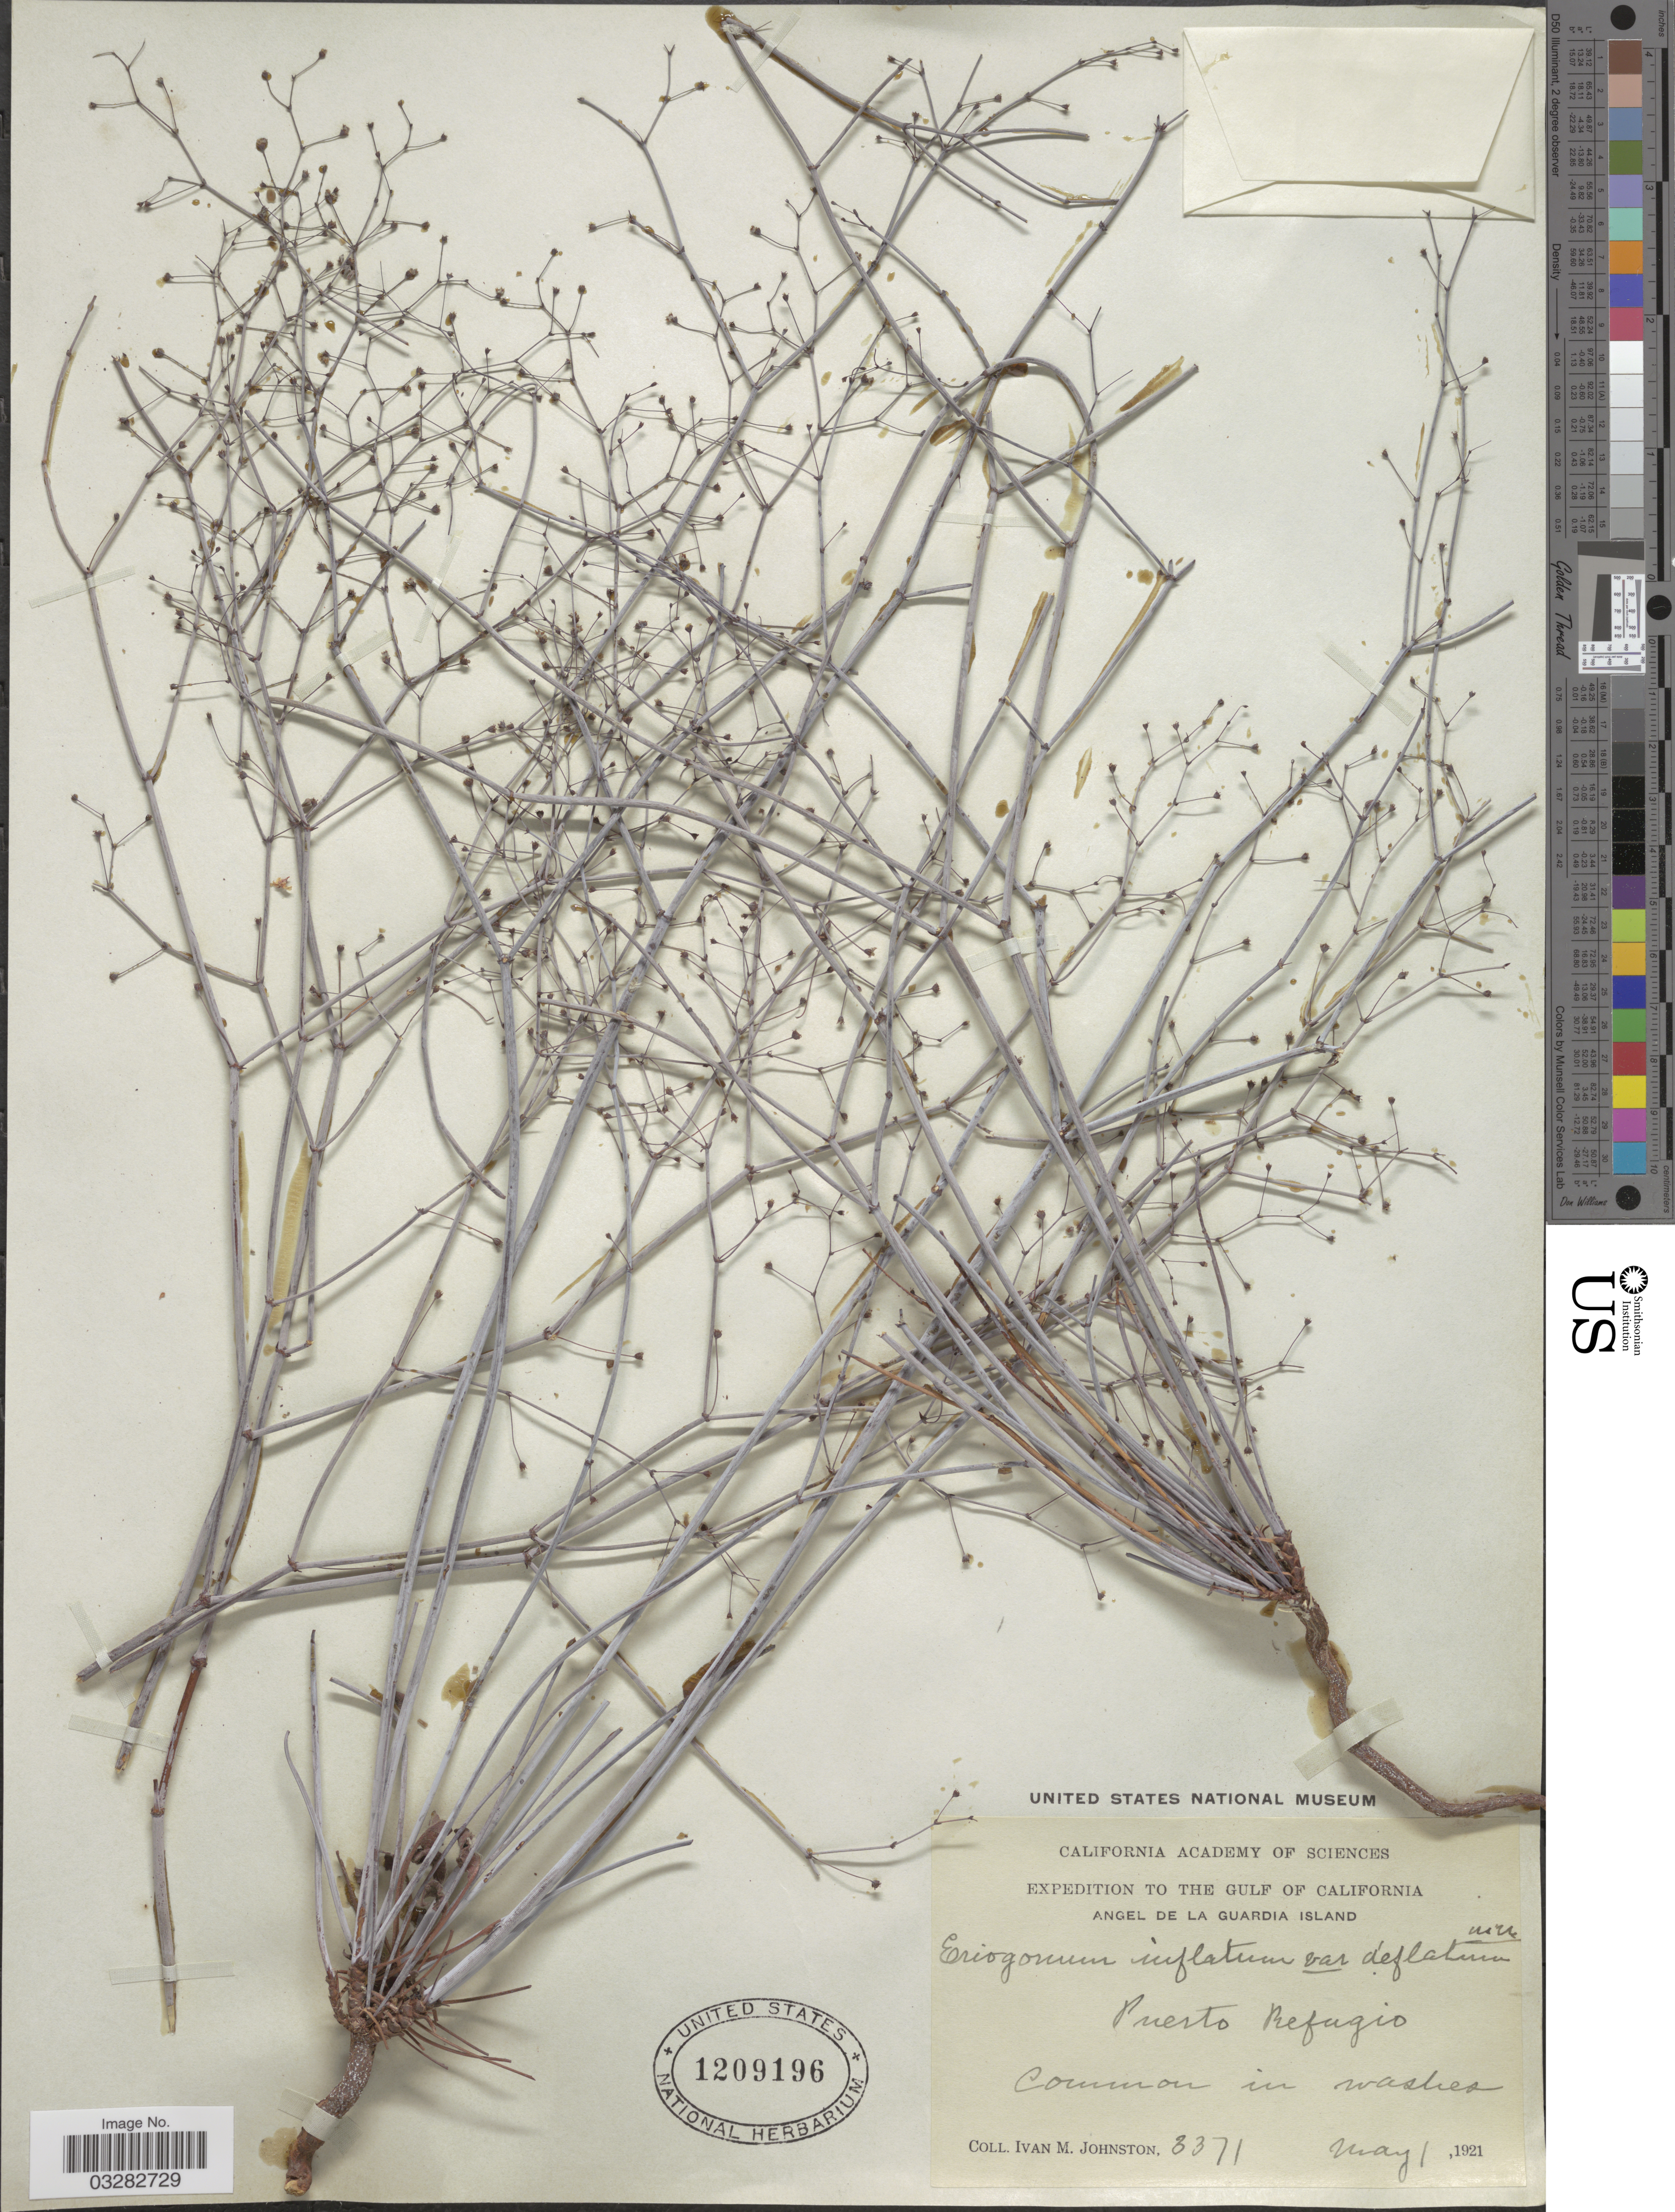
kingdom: Plantae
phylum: Tracheophyta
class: Magnoliopsida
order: Caryophyllales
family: Polygonaceae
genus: Eriogonum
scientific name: Eriogonum inflatum var. deflatum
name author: I.M. Johnst.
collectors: I.M. Johnston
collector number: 3371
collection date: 1921-05-01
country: Mexico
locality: Gulf of California. Angel de La Guardia Island. Puerto Refugio.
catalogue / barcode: US 1209196